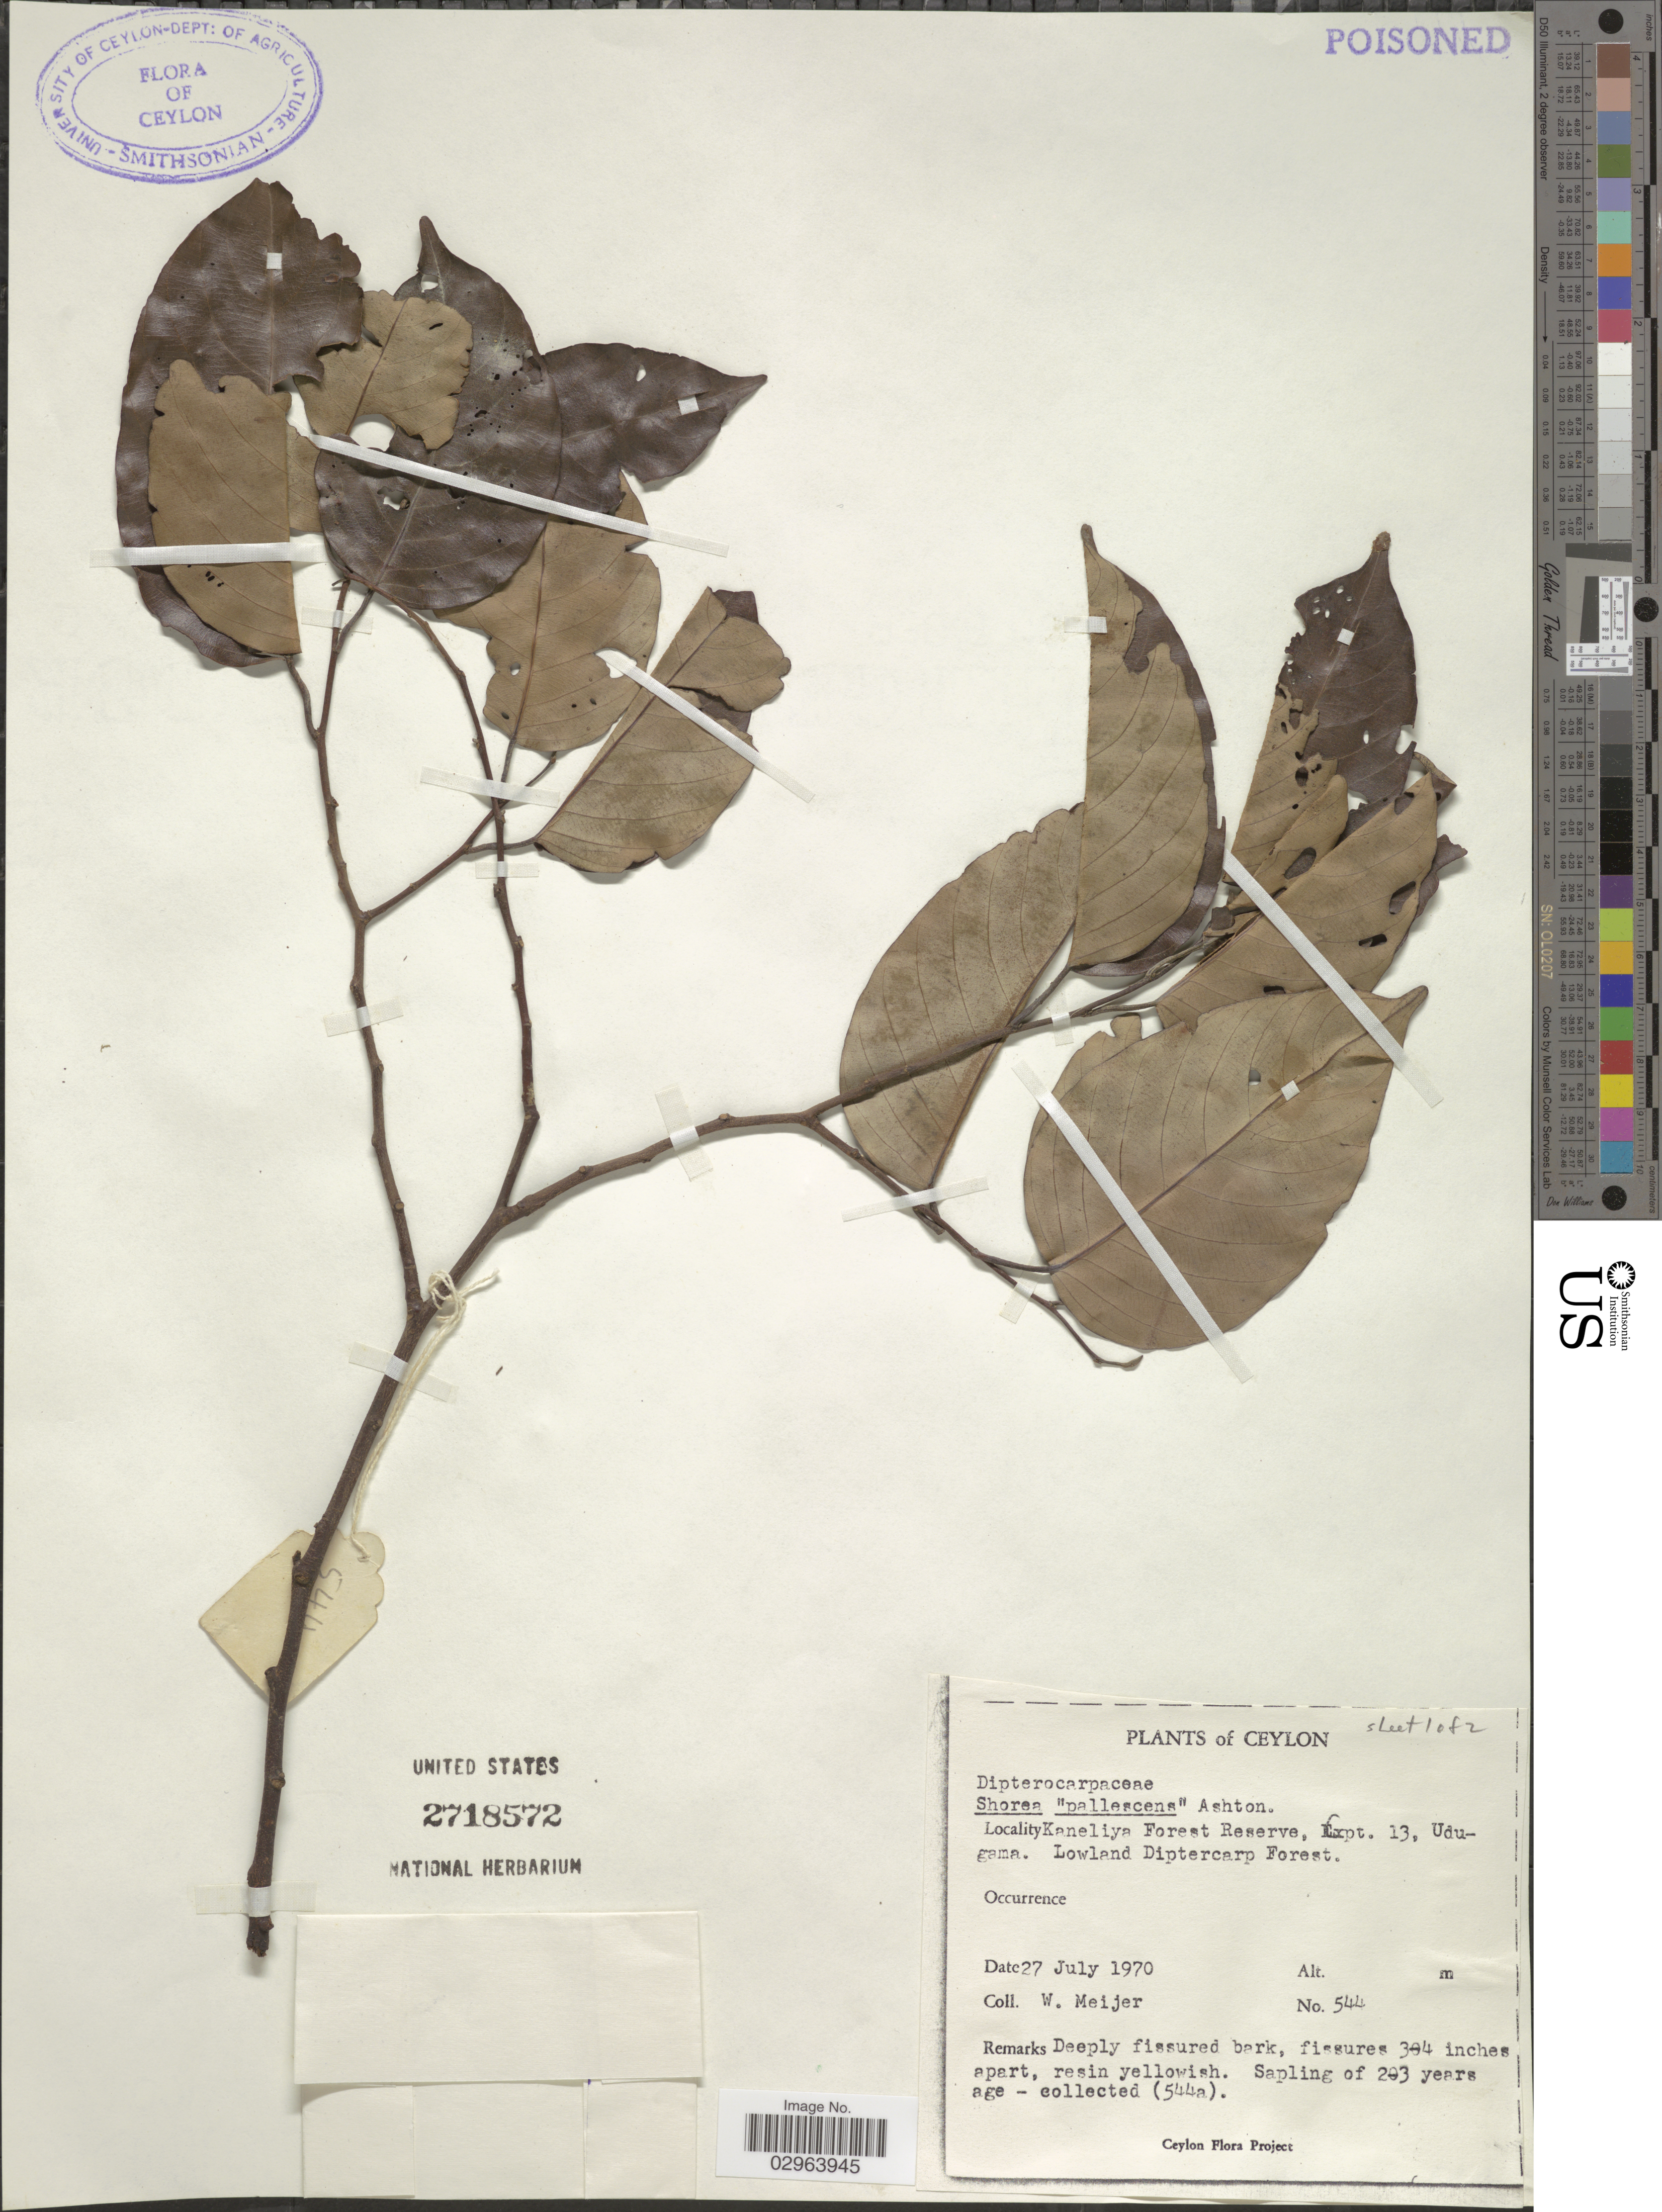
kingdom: Plantae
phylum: Tracheophyta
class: Magnoliopsida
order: Malvales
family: Dipterocarpaceae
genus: Shorea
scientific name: Shorea pallescens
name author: P.S. Ashton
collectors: W. Meijer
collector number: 544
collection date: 1970-07-27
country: Sri Lanka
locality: Ceylon. Kaneliya Forest Reserve, Expt. 13, Udugama.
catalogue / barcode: US 2718572